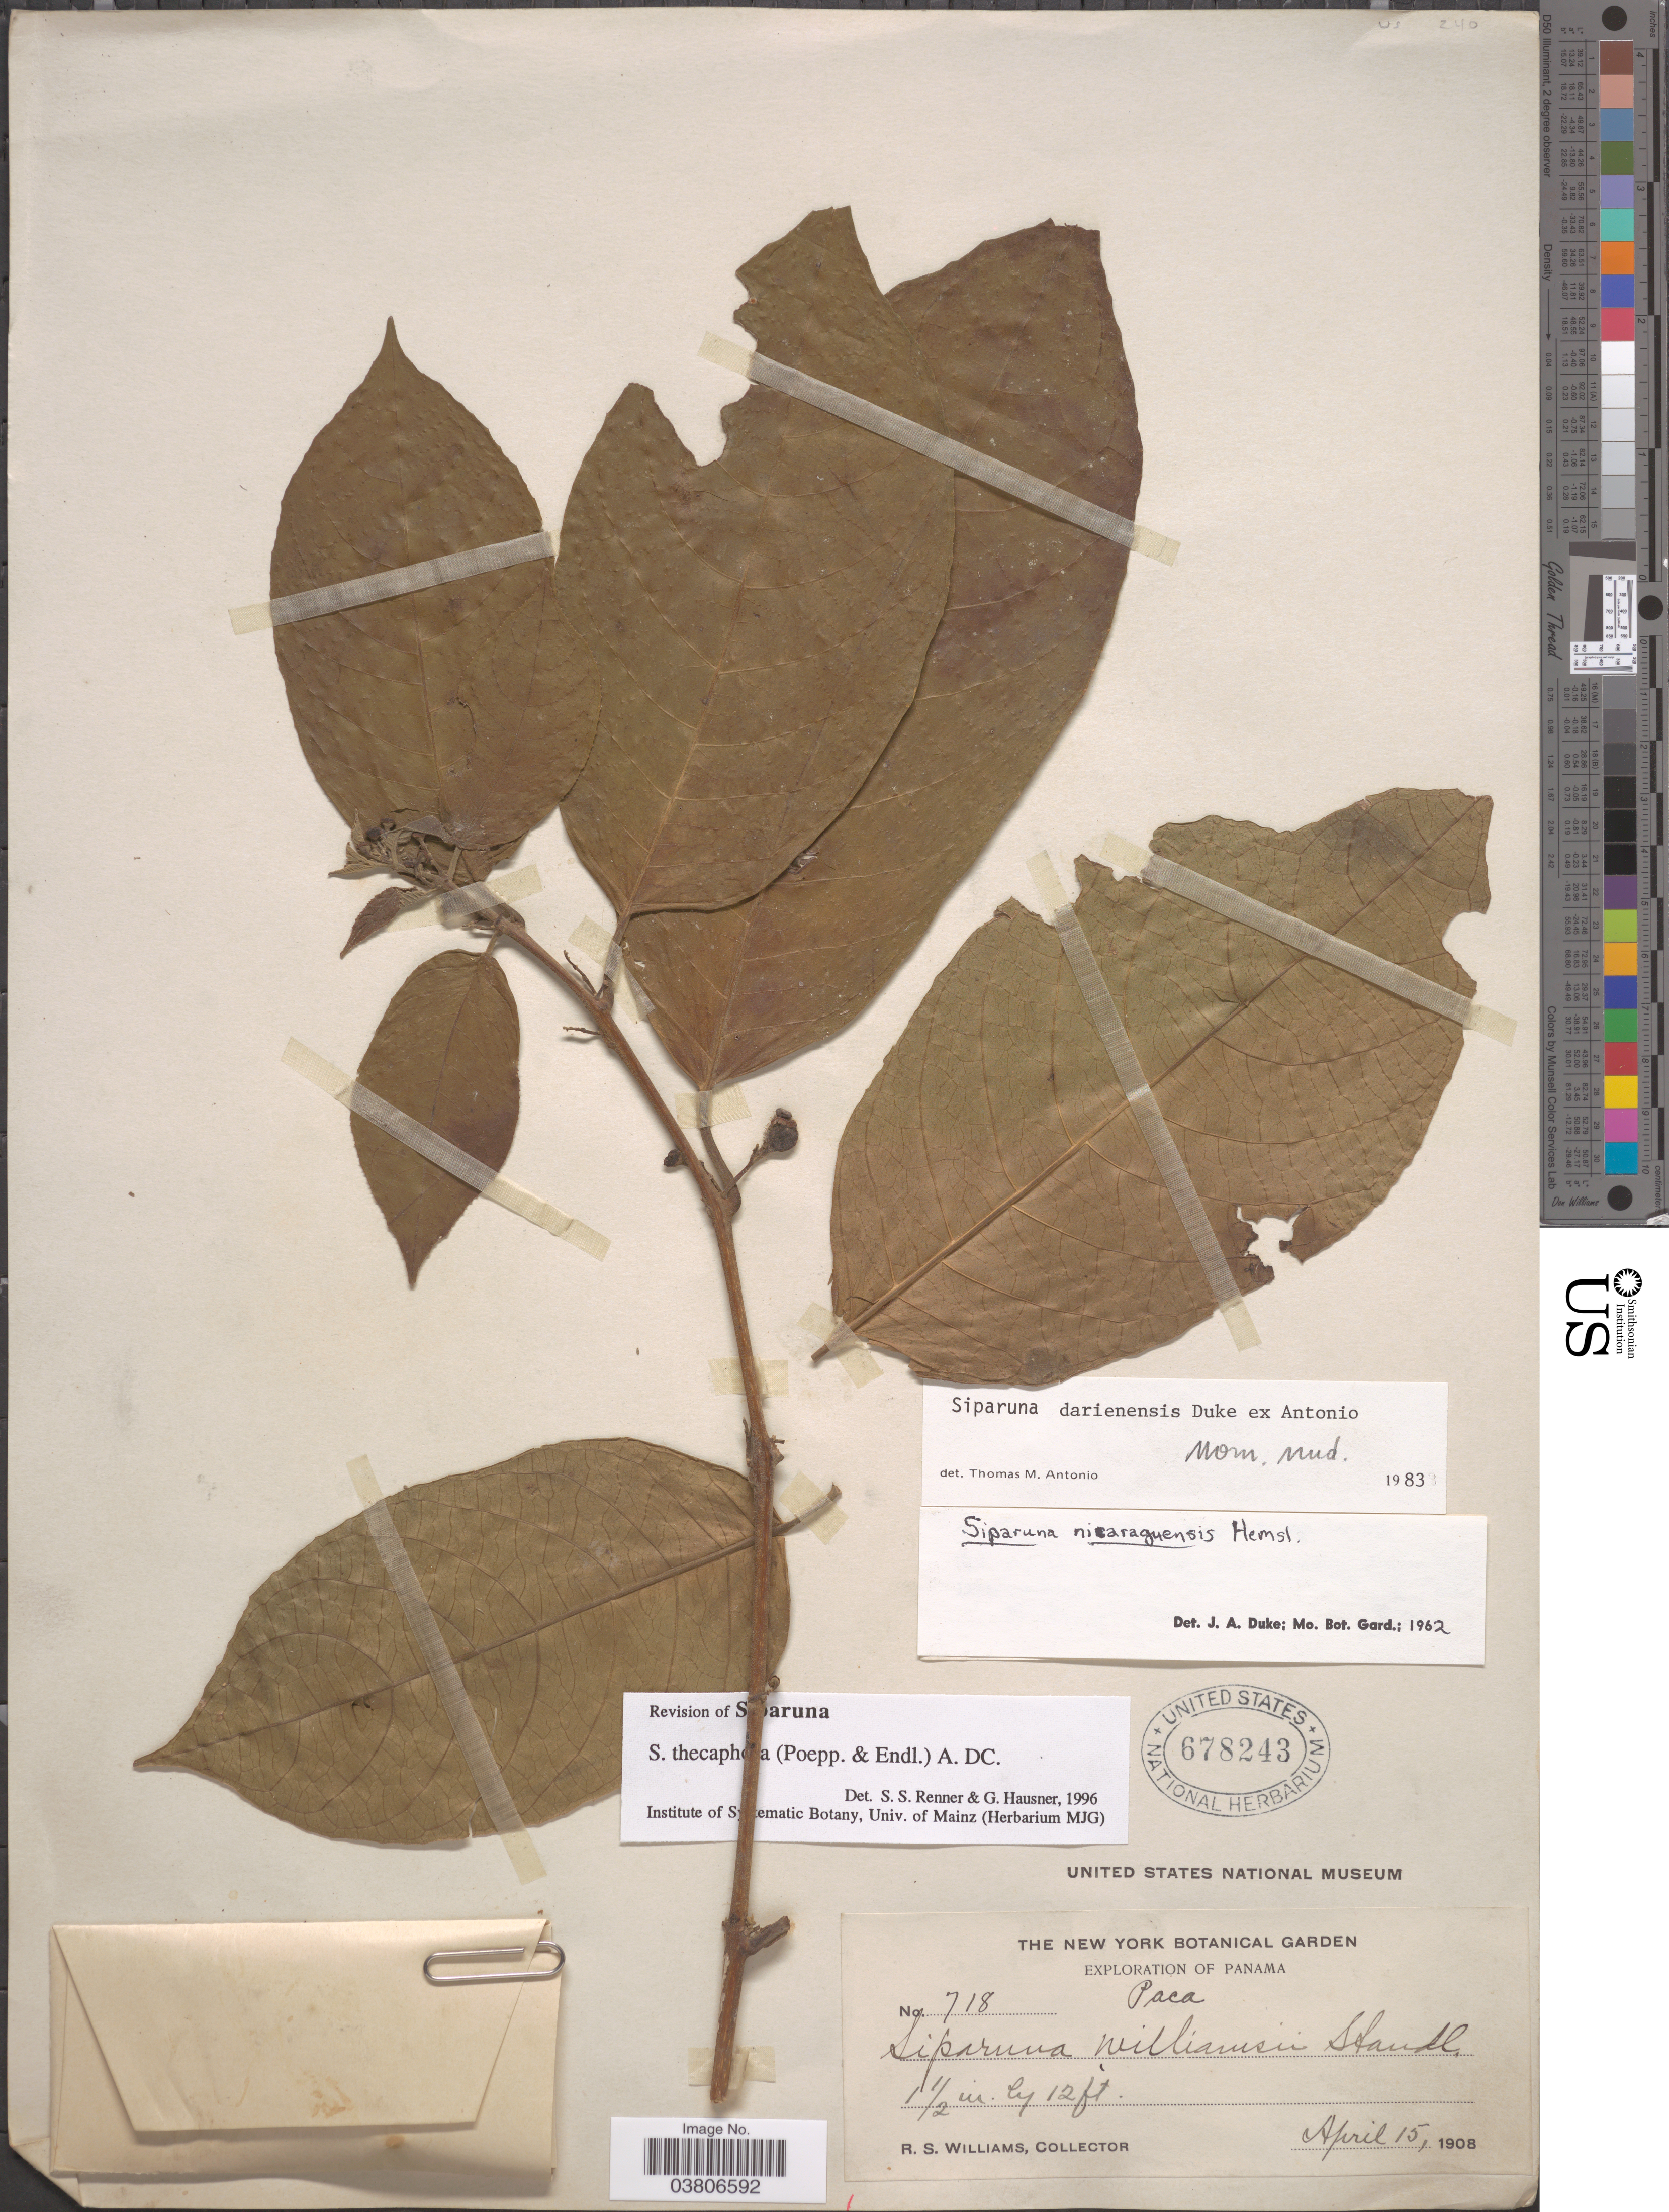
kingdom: Plantae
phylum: Tracheophyta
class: Magnoliopsida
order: Laurales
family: Siparunaceae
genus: Siparuna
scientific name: Siparuna thecaphora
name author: (Poepp. & Endl.) A. DC.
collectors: R. S. Williams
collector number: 718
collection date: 1908-04-15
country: Panama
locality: Paca.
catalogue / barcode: US 678243